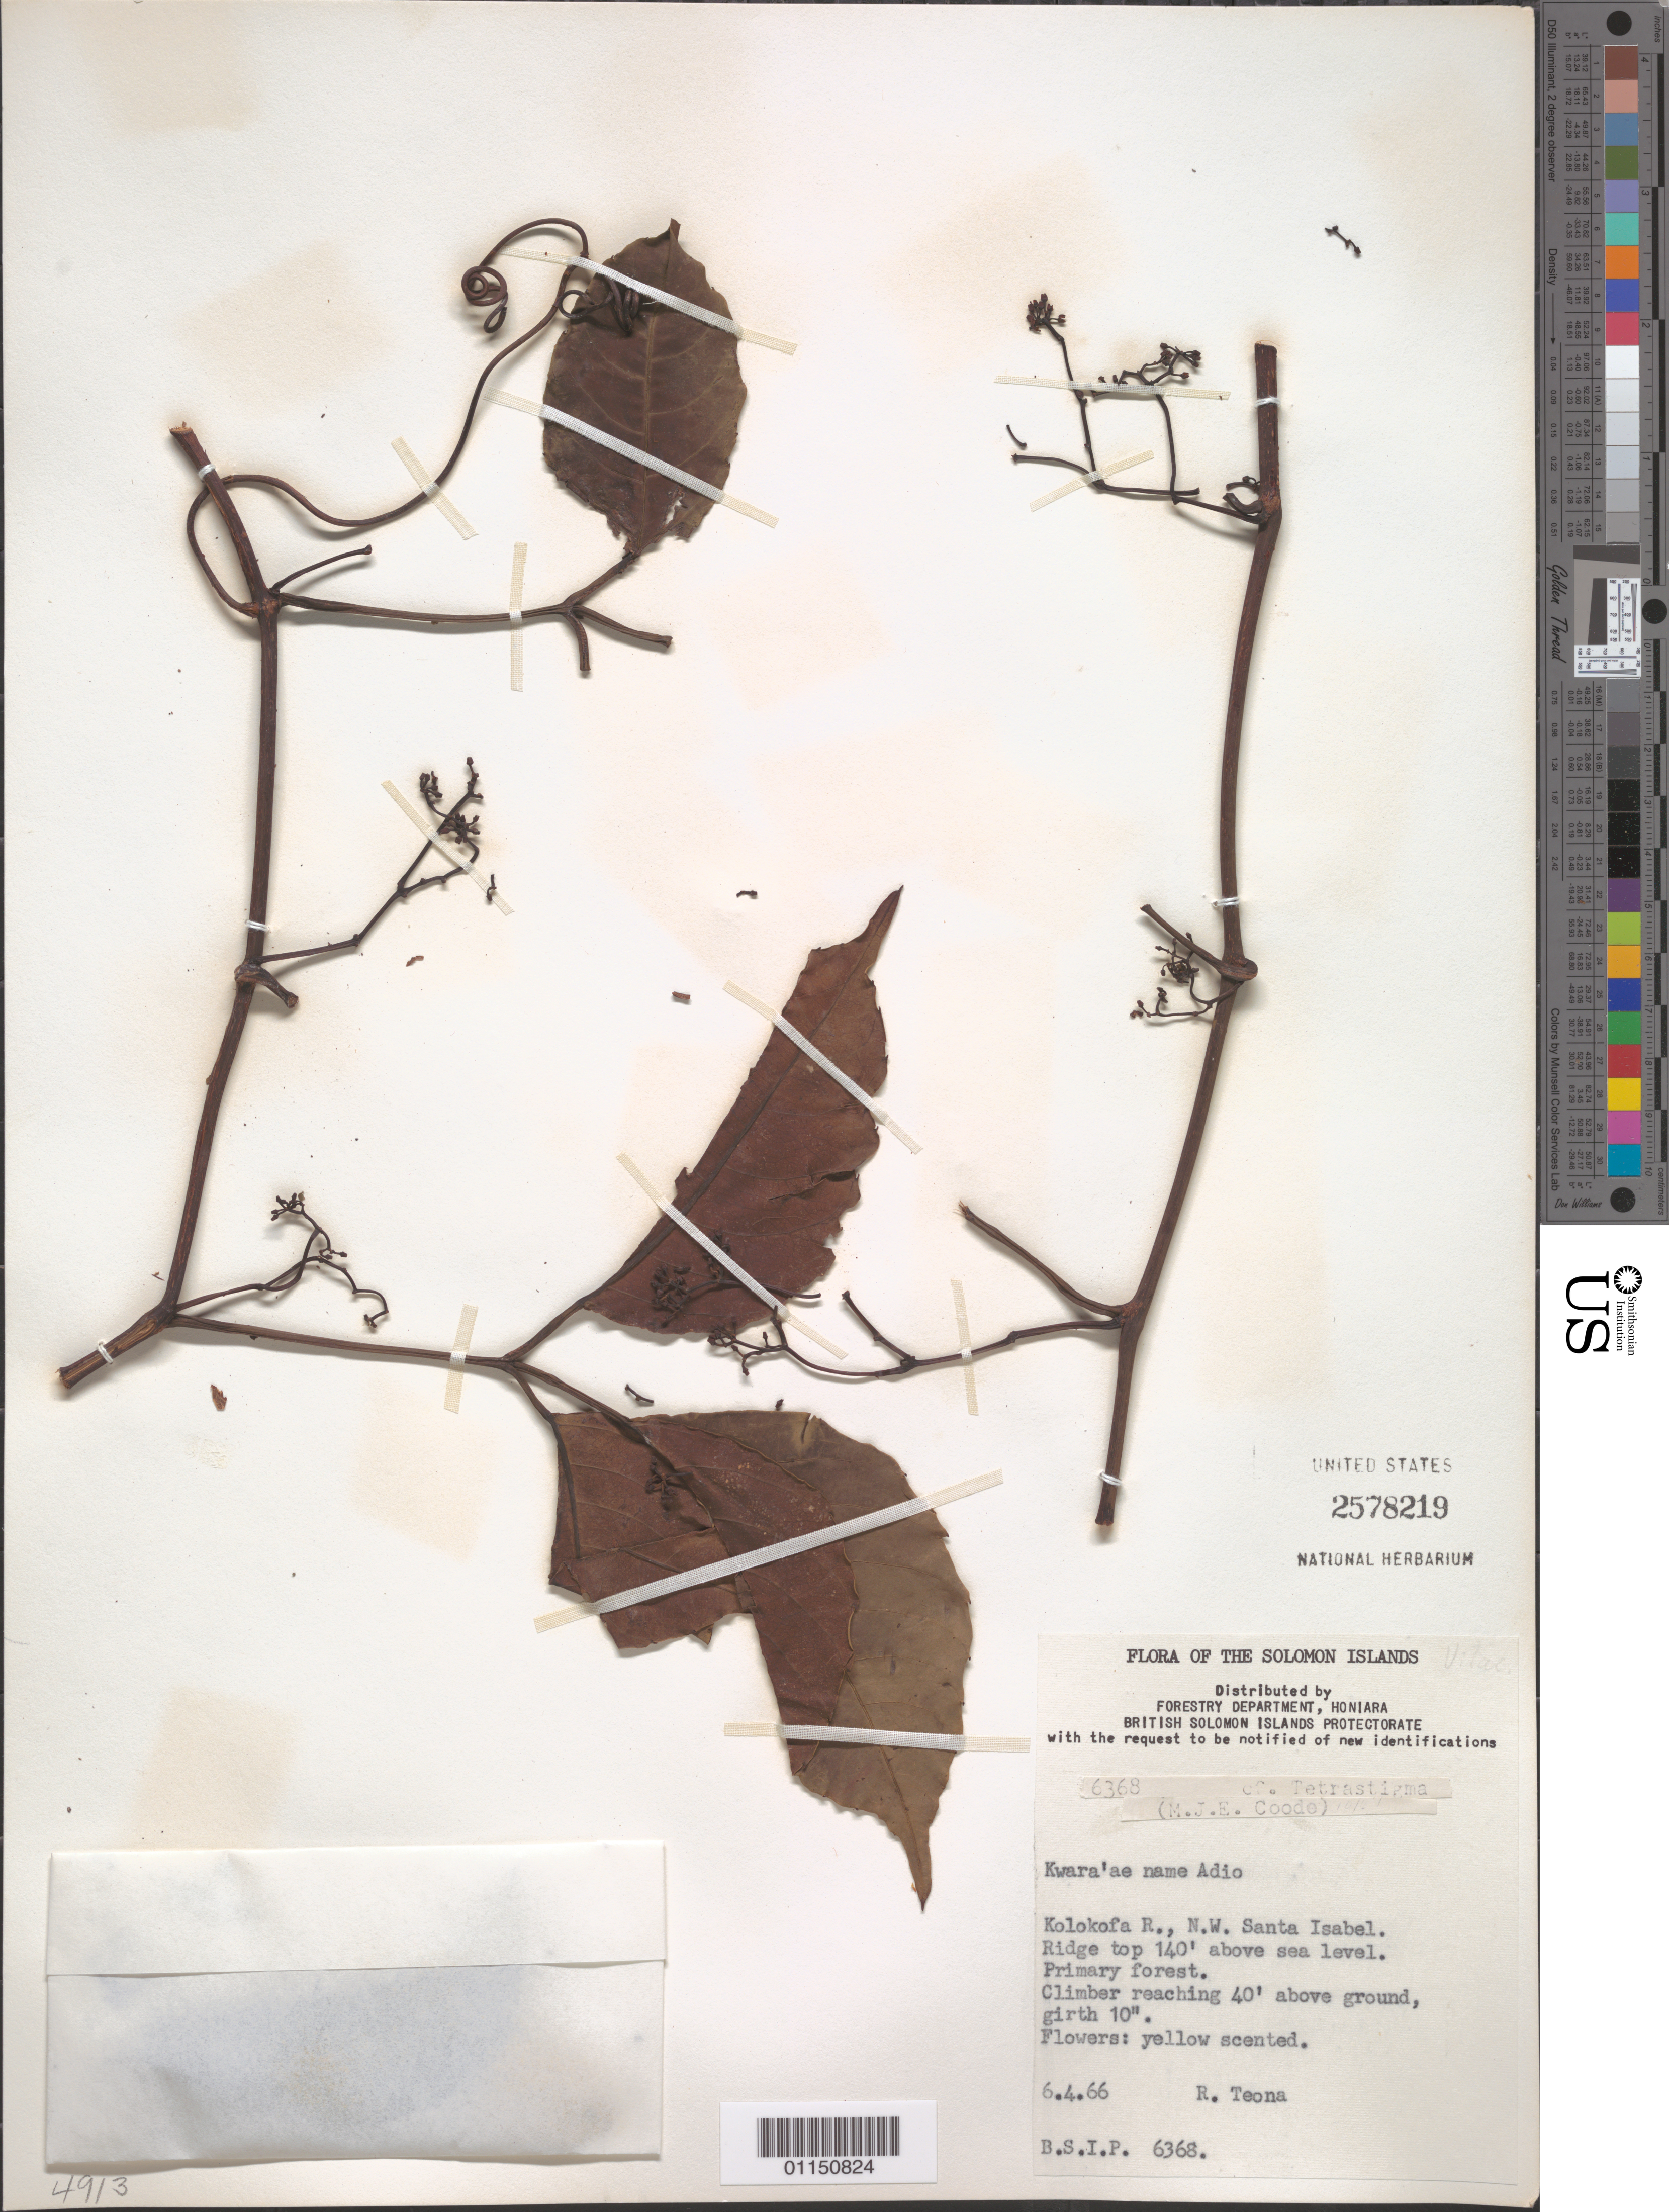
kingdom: Plantae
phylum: Tracheophyta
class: Magnoliopsida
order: Vitales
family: Vitaceae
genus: Tetrastigma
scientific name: Tetrastigma sp.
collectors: R. Teona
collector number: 6368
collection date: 1966-04-06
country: Solomon Islands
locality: Kolokofa R., NW Santa Isabel.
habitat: Primary forest. Climber.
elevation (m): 43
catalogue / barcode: US 2578219